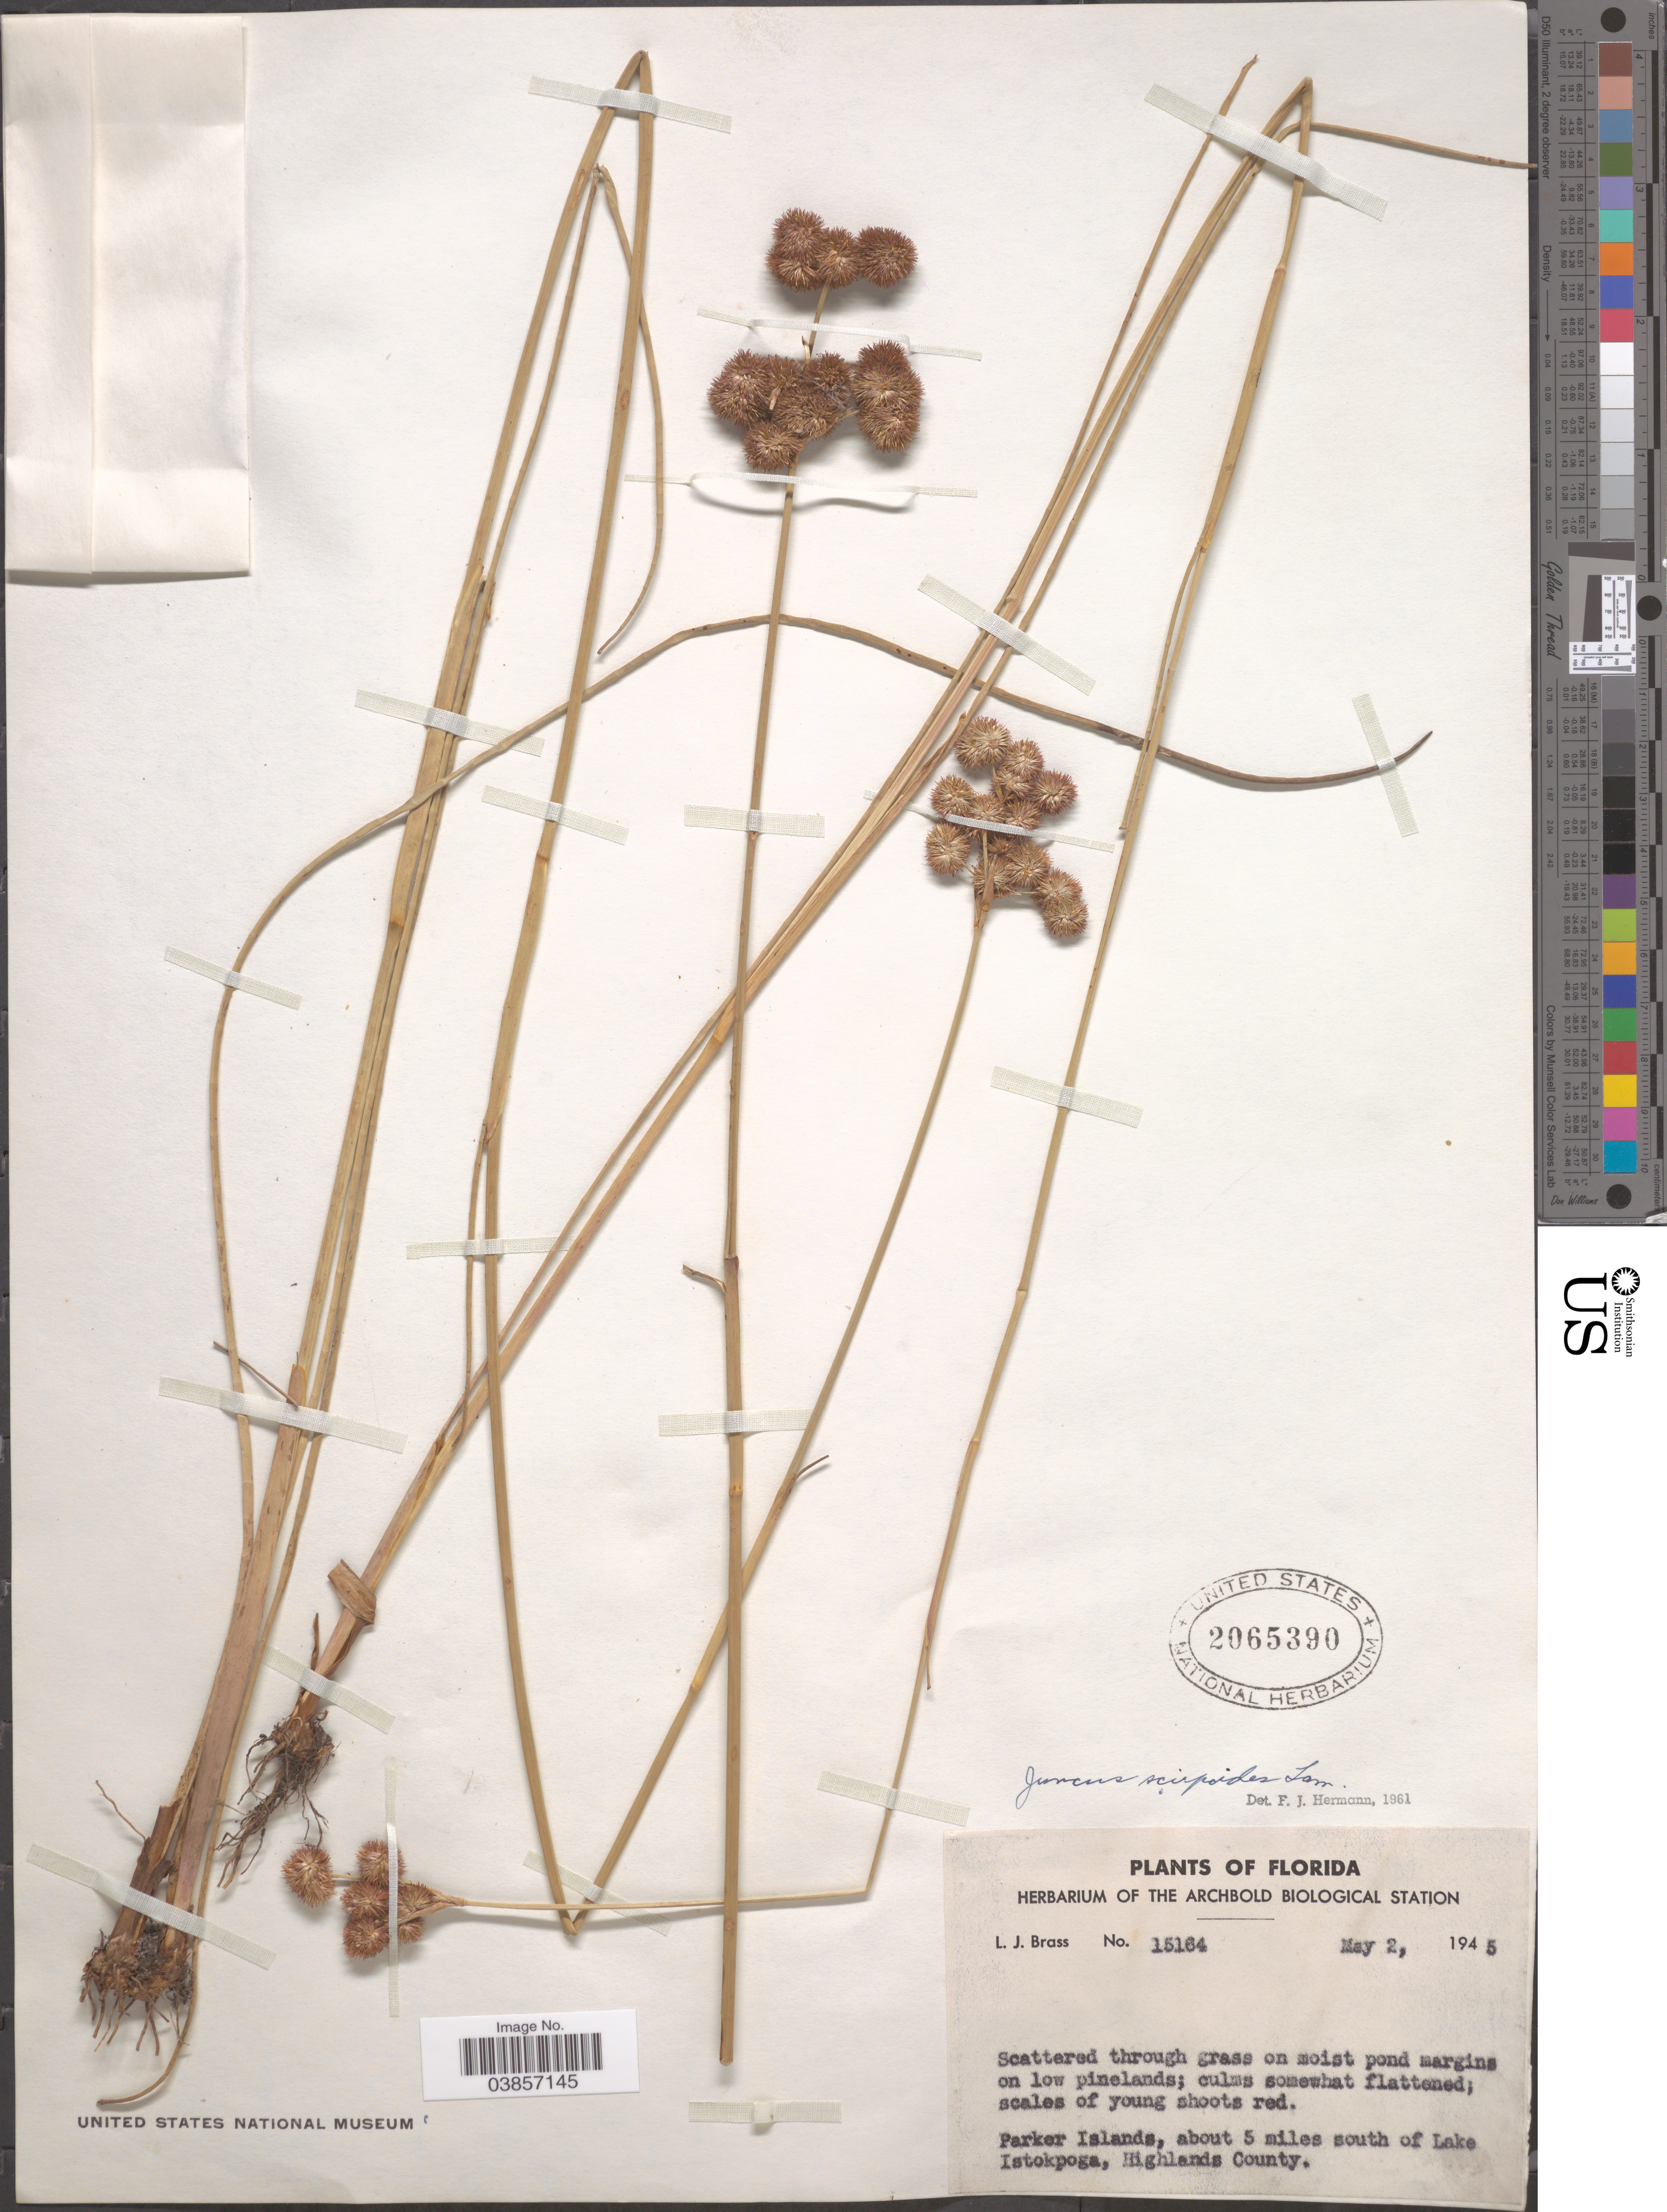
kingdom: Plantae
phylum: Tracheophyta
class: Liliopsida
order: Poales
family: Juncaceae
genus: Juncus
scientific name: Juncus scirpoides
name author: Lam.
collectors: L. J. Brass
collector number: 15164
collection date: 1945-05-02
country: United States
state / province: Florida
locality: Parker Islands, about 5 miles south of Lake Istokpoga, Highlands County.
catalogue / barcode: US 2065390